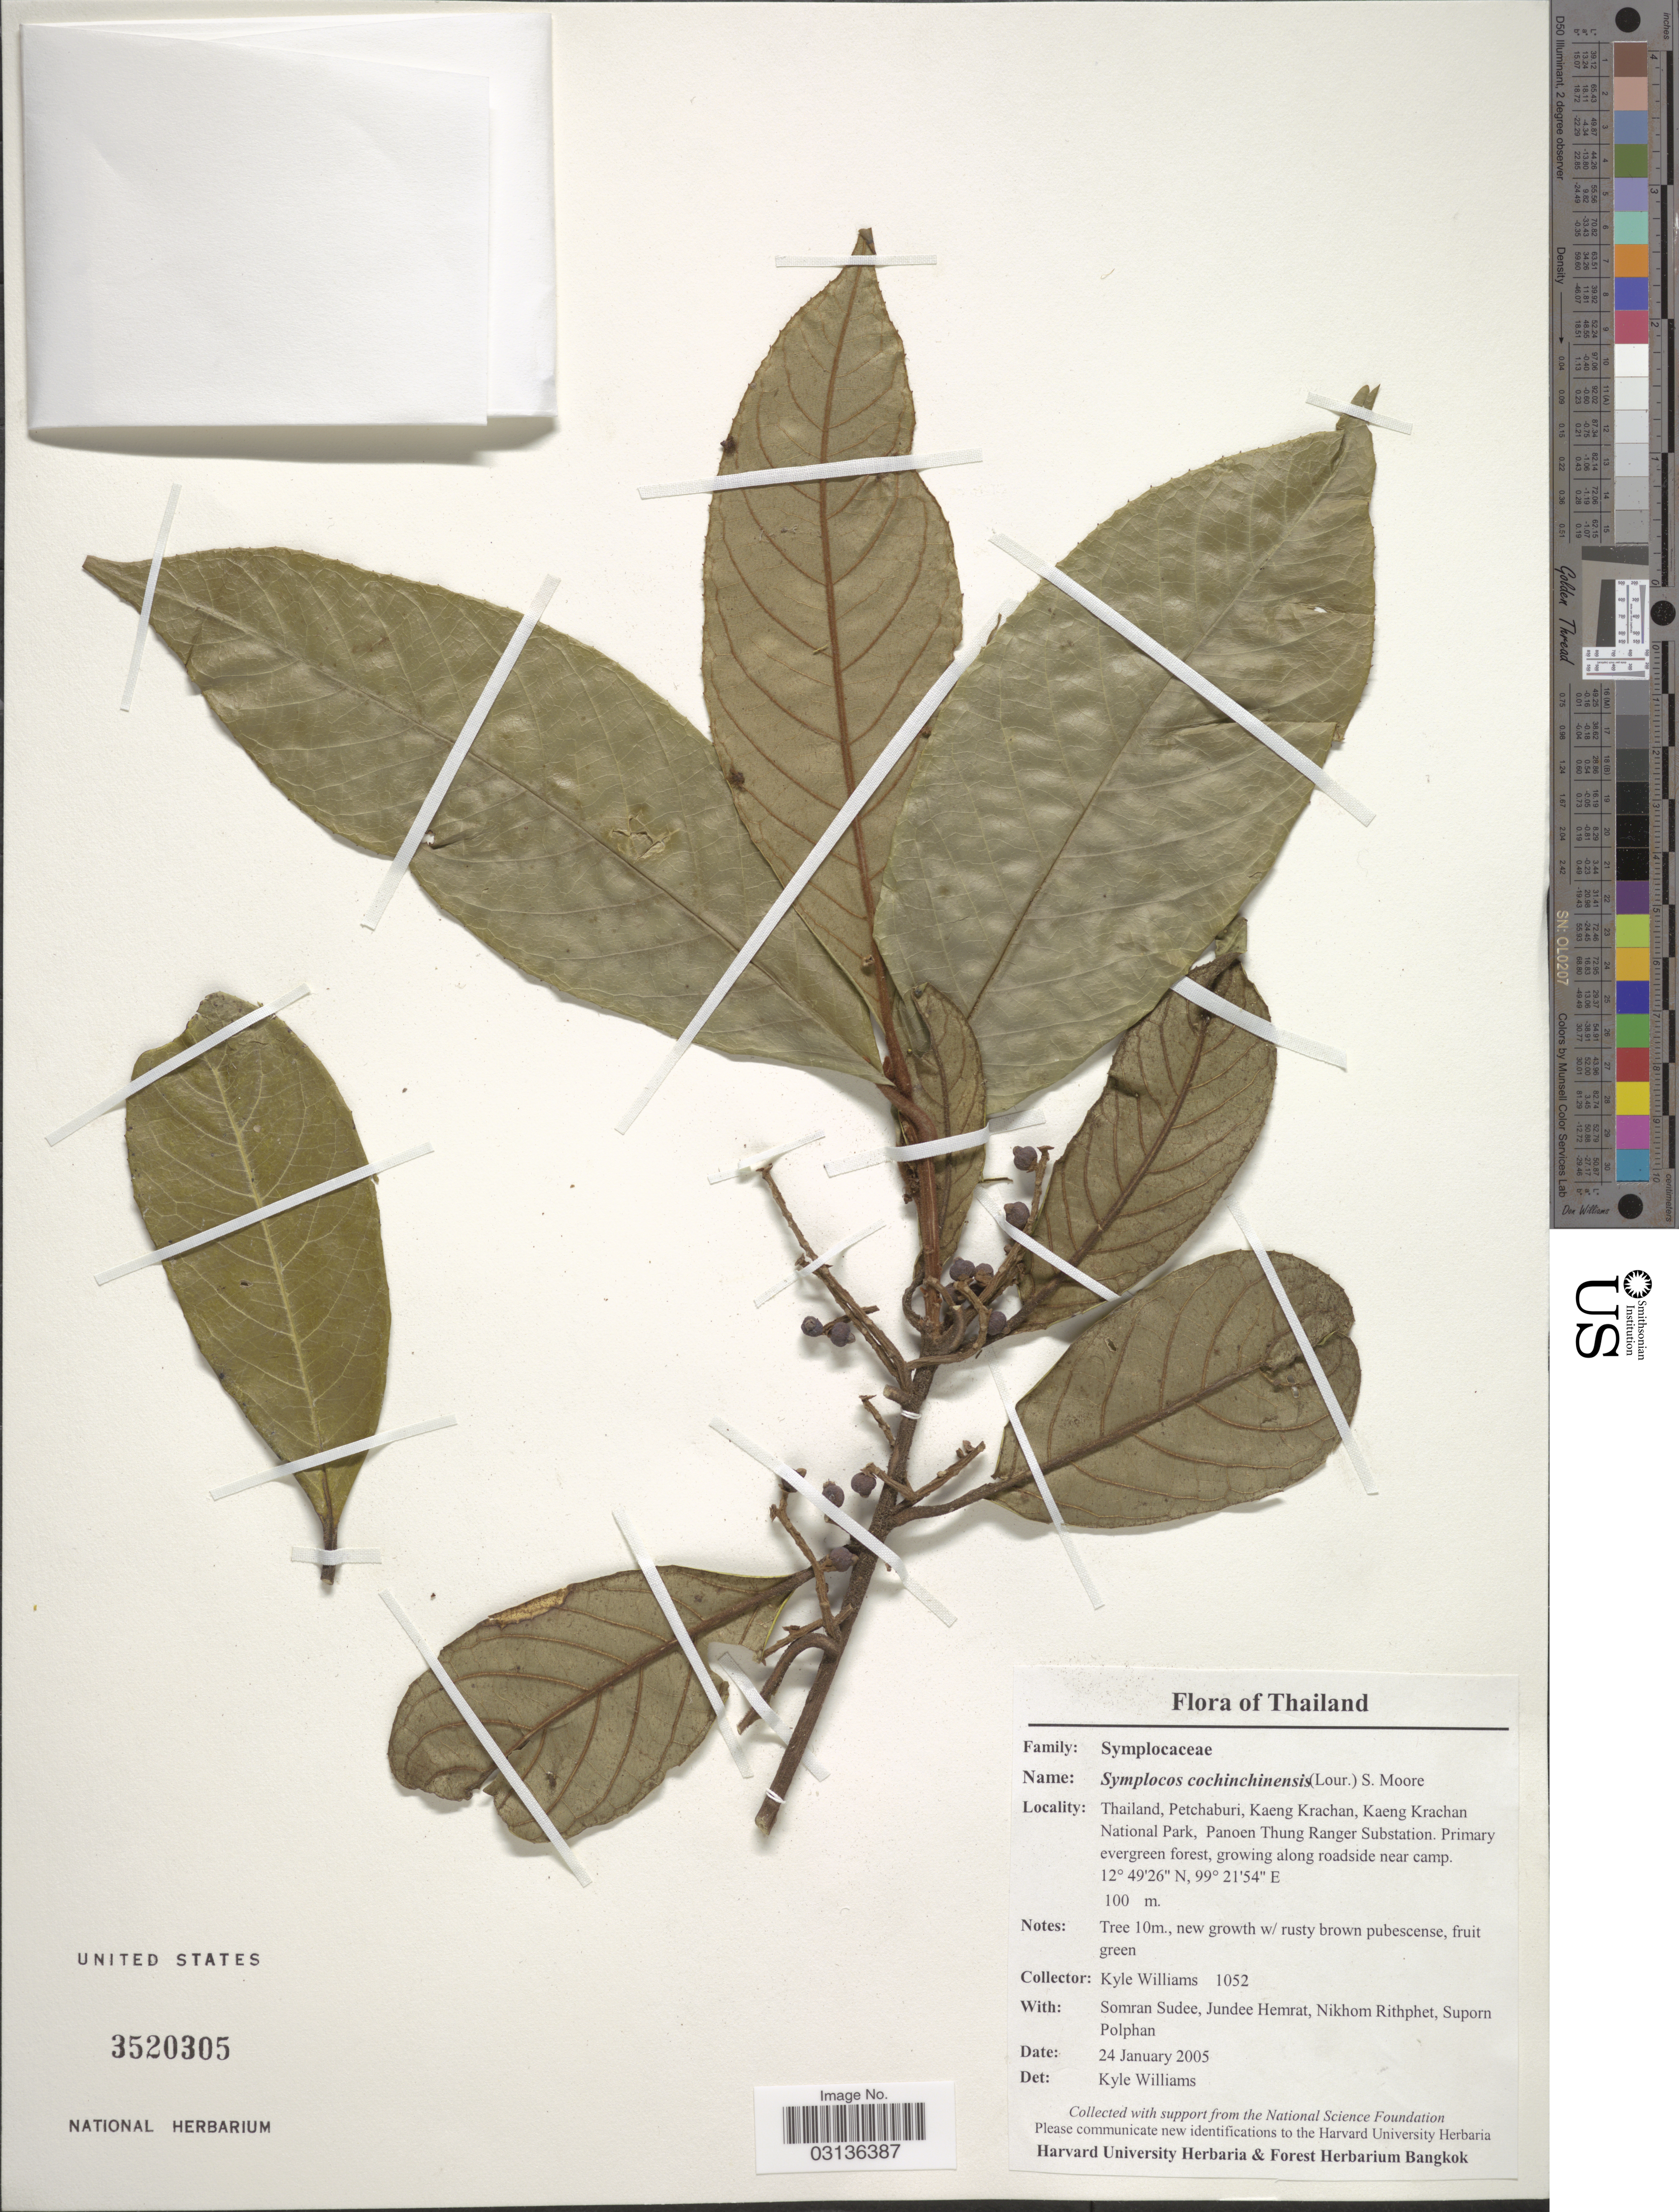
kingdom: Plantae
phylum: Tracheophyta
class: Magnoliopsida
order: Ericales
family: Symplocaceae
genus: Symplocos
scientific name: Symplocos cochinchinensis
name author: (Lour.) S. Moore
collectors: K. J. Williams, S. Sudee, J. Hemrat, N. Rithphet & S. Polphan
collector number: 1052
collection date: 2005-01-24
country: Thailand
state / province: Phetchaburi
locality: Petchaburi, Kaeng Krachan, Kaeng Krachan National Park, Panoen Thung Ranger Substation.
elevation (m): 100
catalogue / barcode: US 3520305